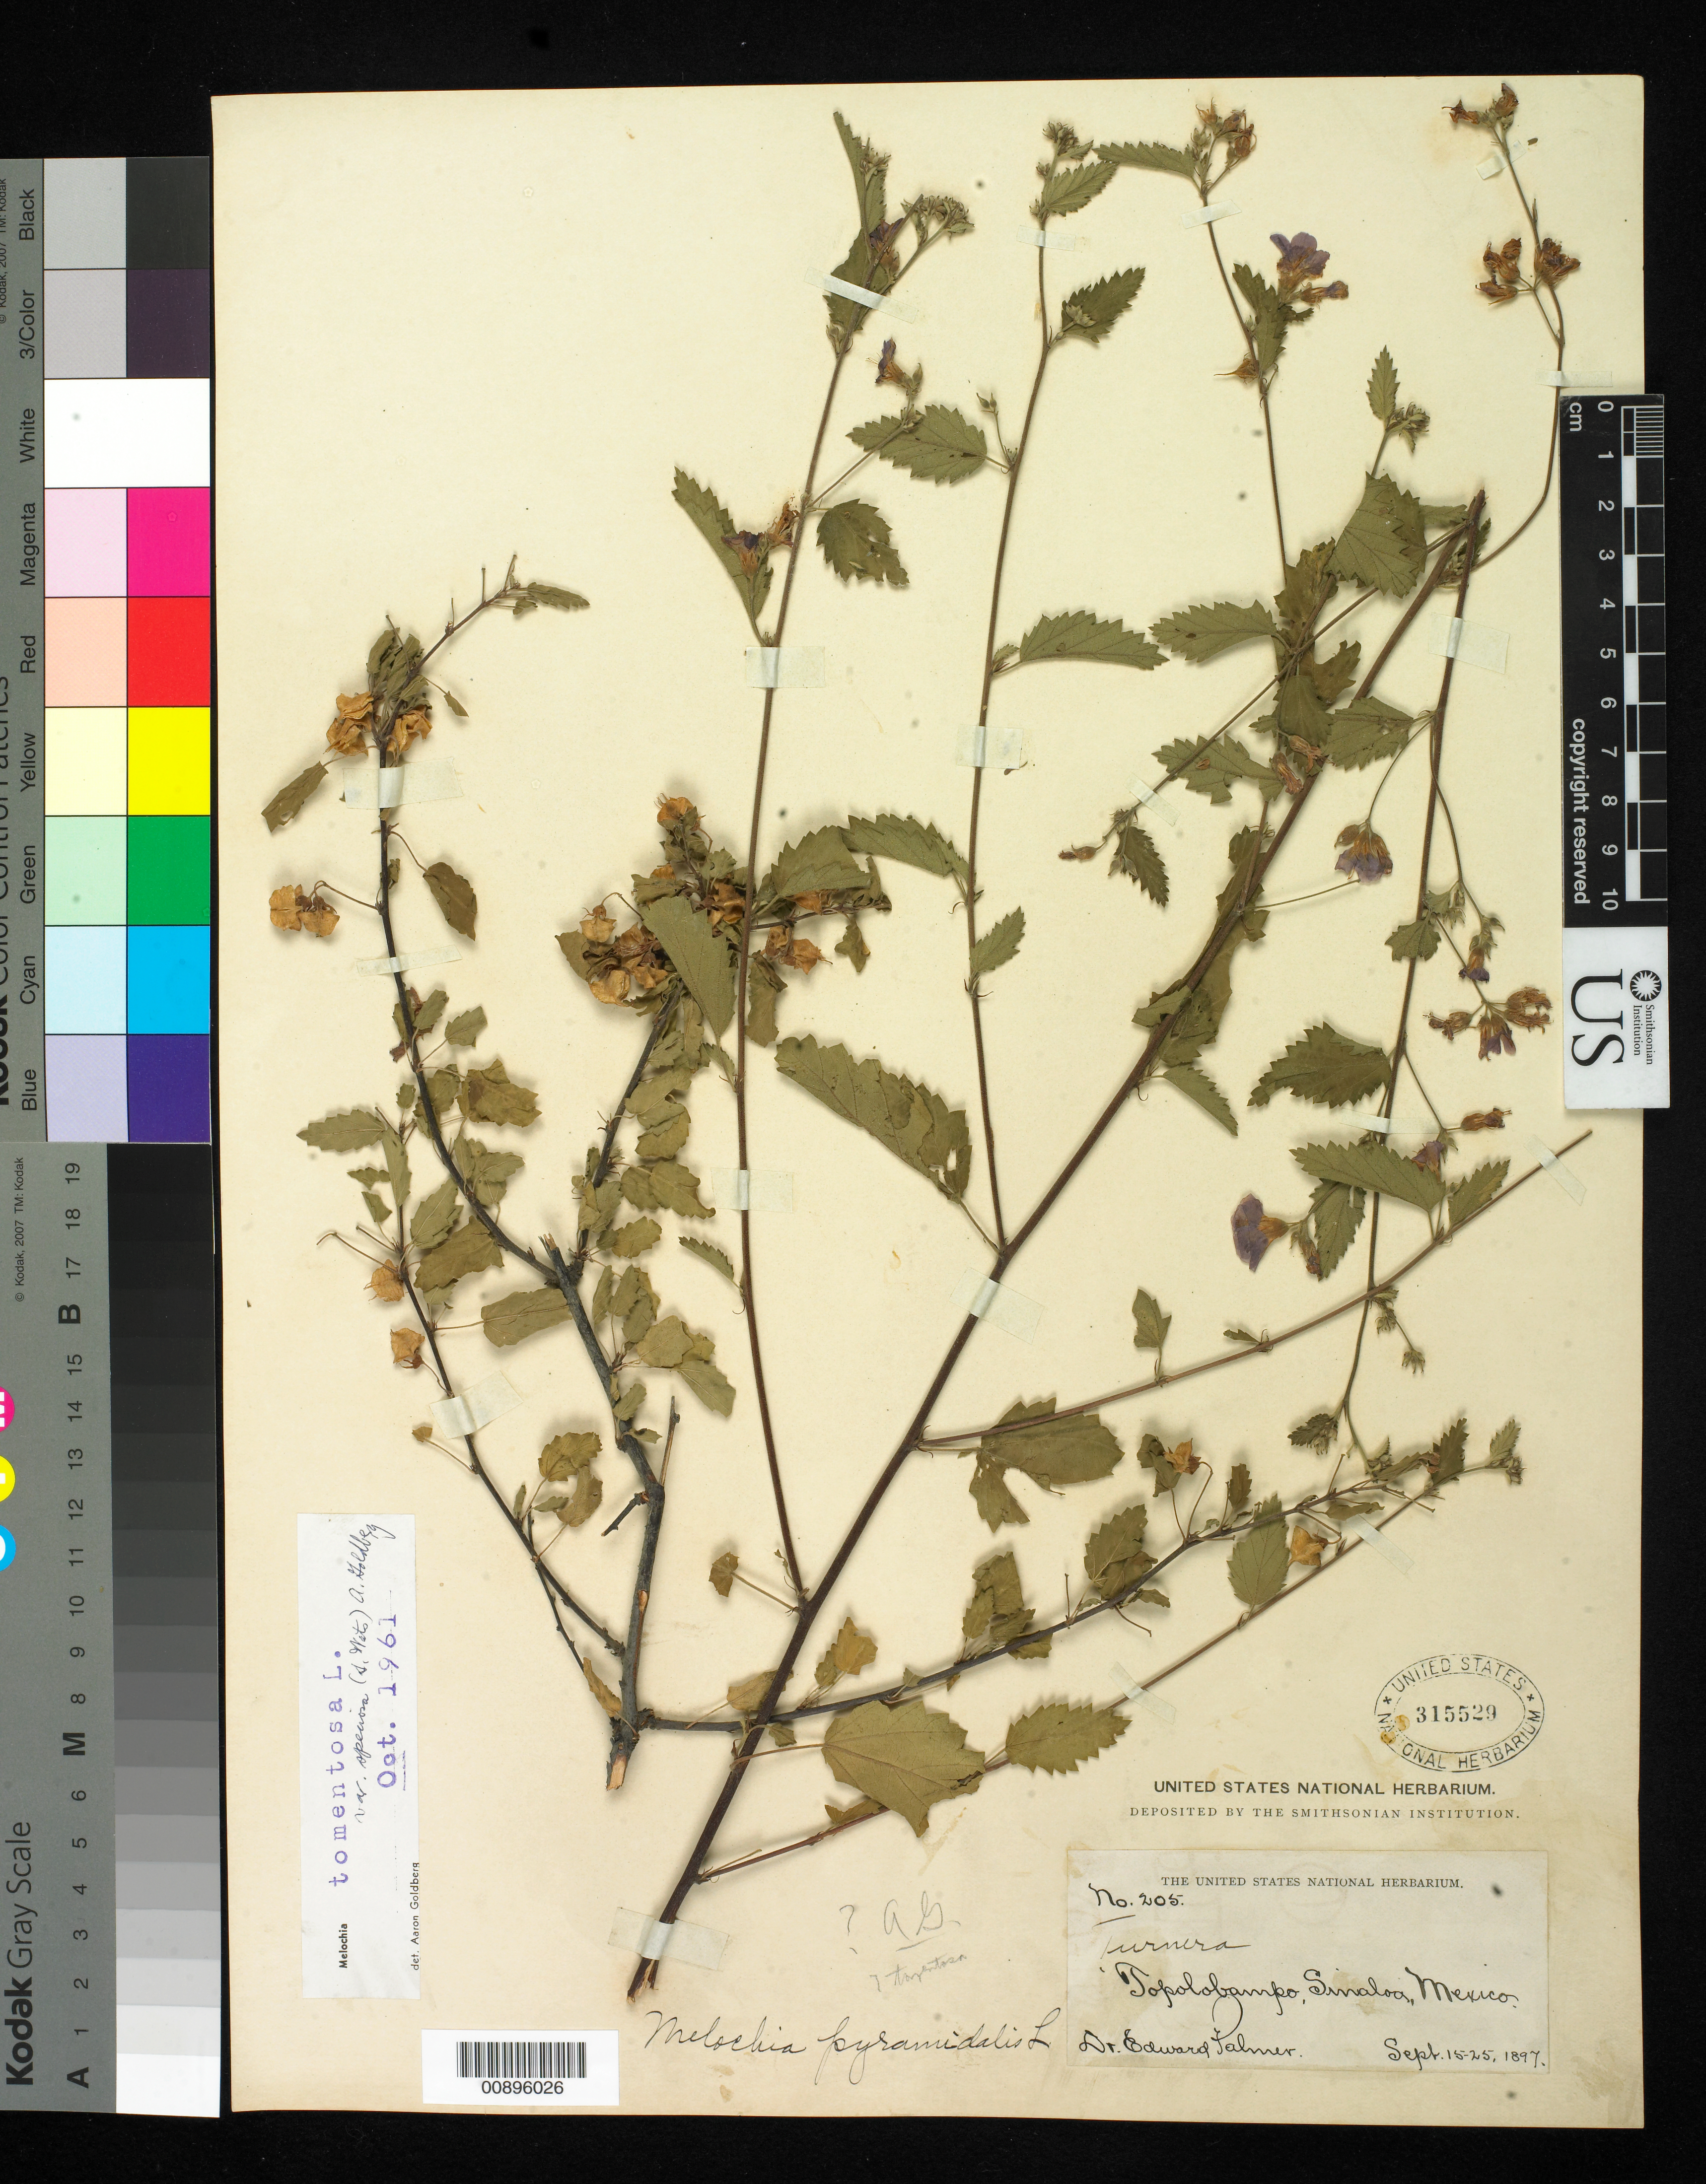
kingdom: Plantae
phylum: Tracheophyta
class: Magnoliopsida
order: Malvales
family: Malvaceae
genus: Melochia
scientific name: Melochia tomentosa var. speciosa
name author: L.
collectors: E. Palmer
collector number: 205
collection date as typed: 15 Sep 1897 to 25 Sep 1897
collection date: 1897-09-15/1897-09-25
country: Mexico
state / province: Sinaloa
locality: Topolobampo, Sinaloa.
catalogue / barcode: US 315529